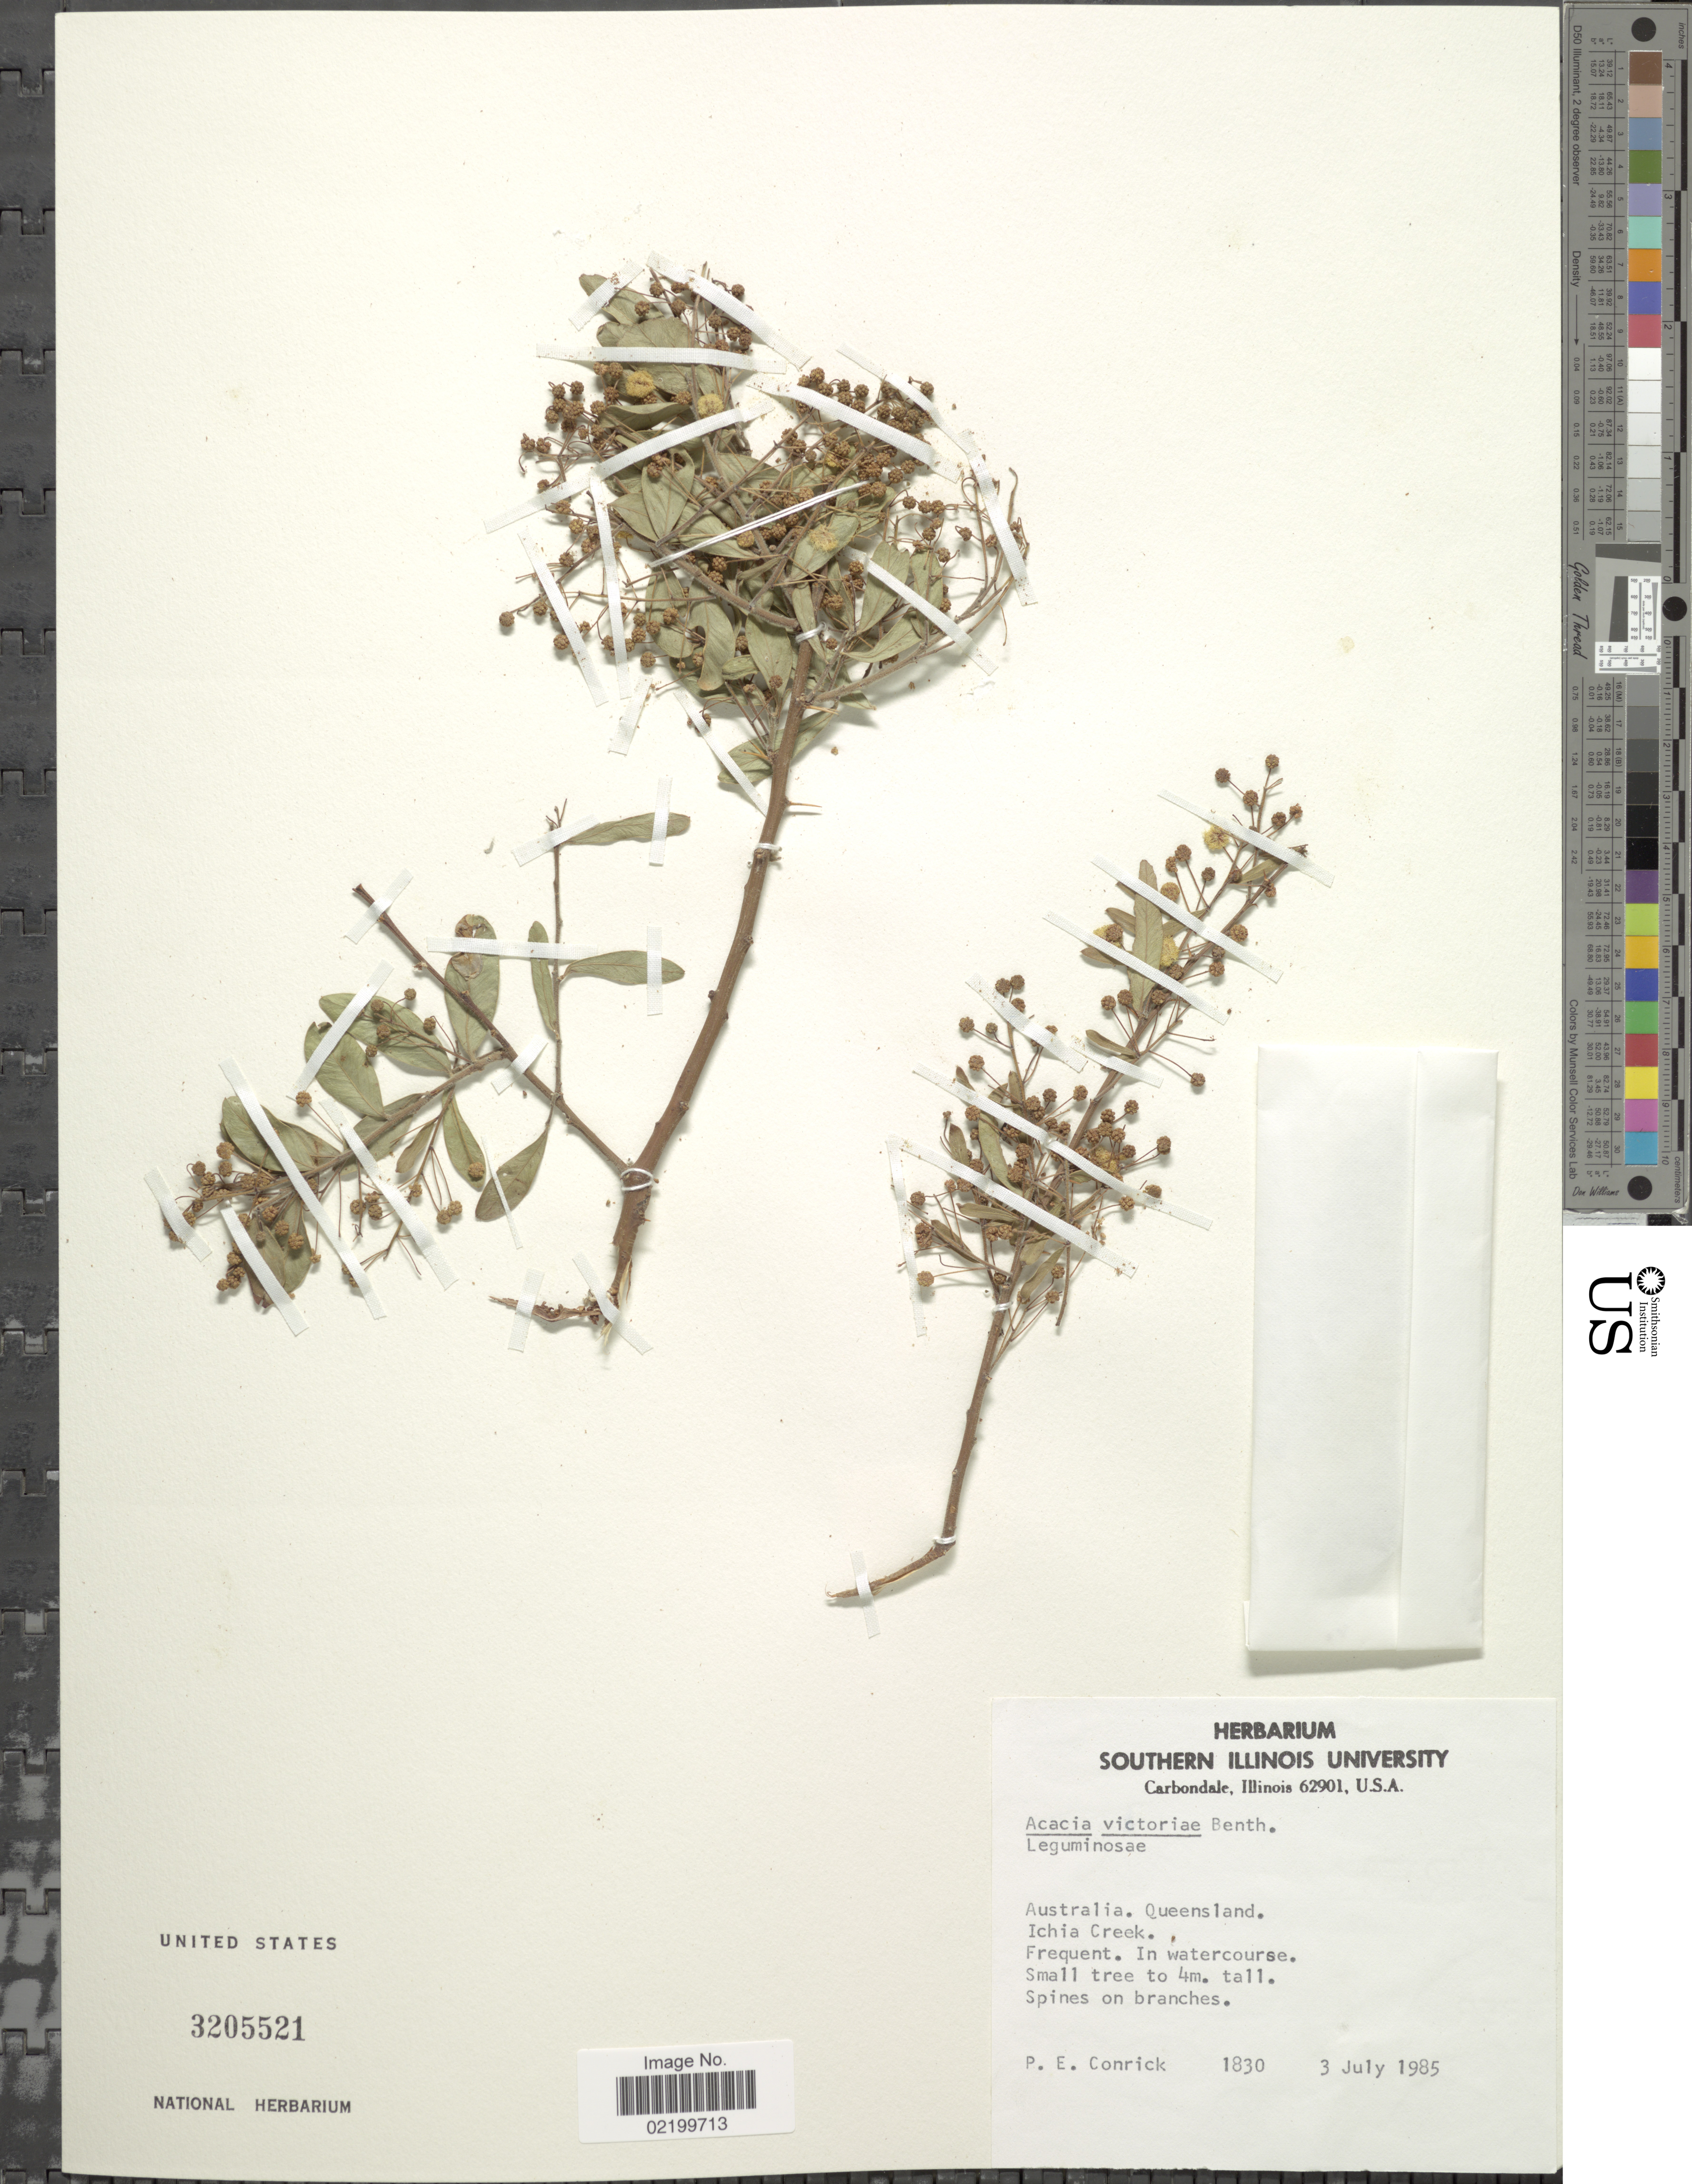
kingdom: Plantae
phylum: Tracheophyta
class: Magnoliopsida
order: Fabales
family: Fabaceae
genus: Acacia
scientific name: Acacia victoriae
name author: Benth.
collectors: P. Conrick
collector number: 1830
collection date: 1985-07-03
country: Australia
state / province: Queensland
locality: Australia. Queensland. Ichia Creek.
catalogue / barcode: US 3205521